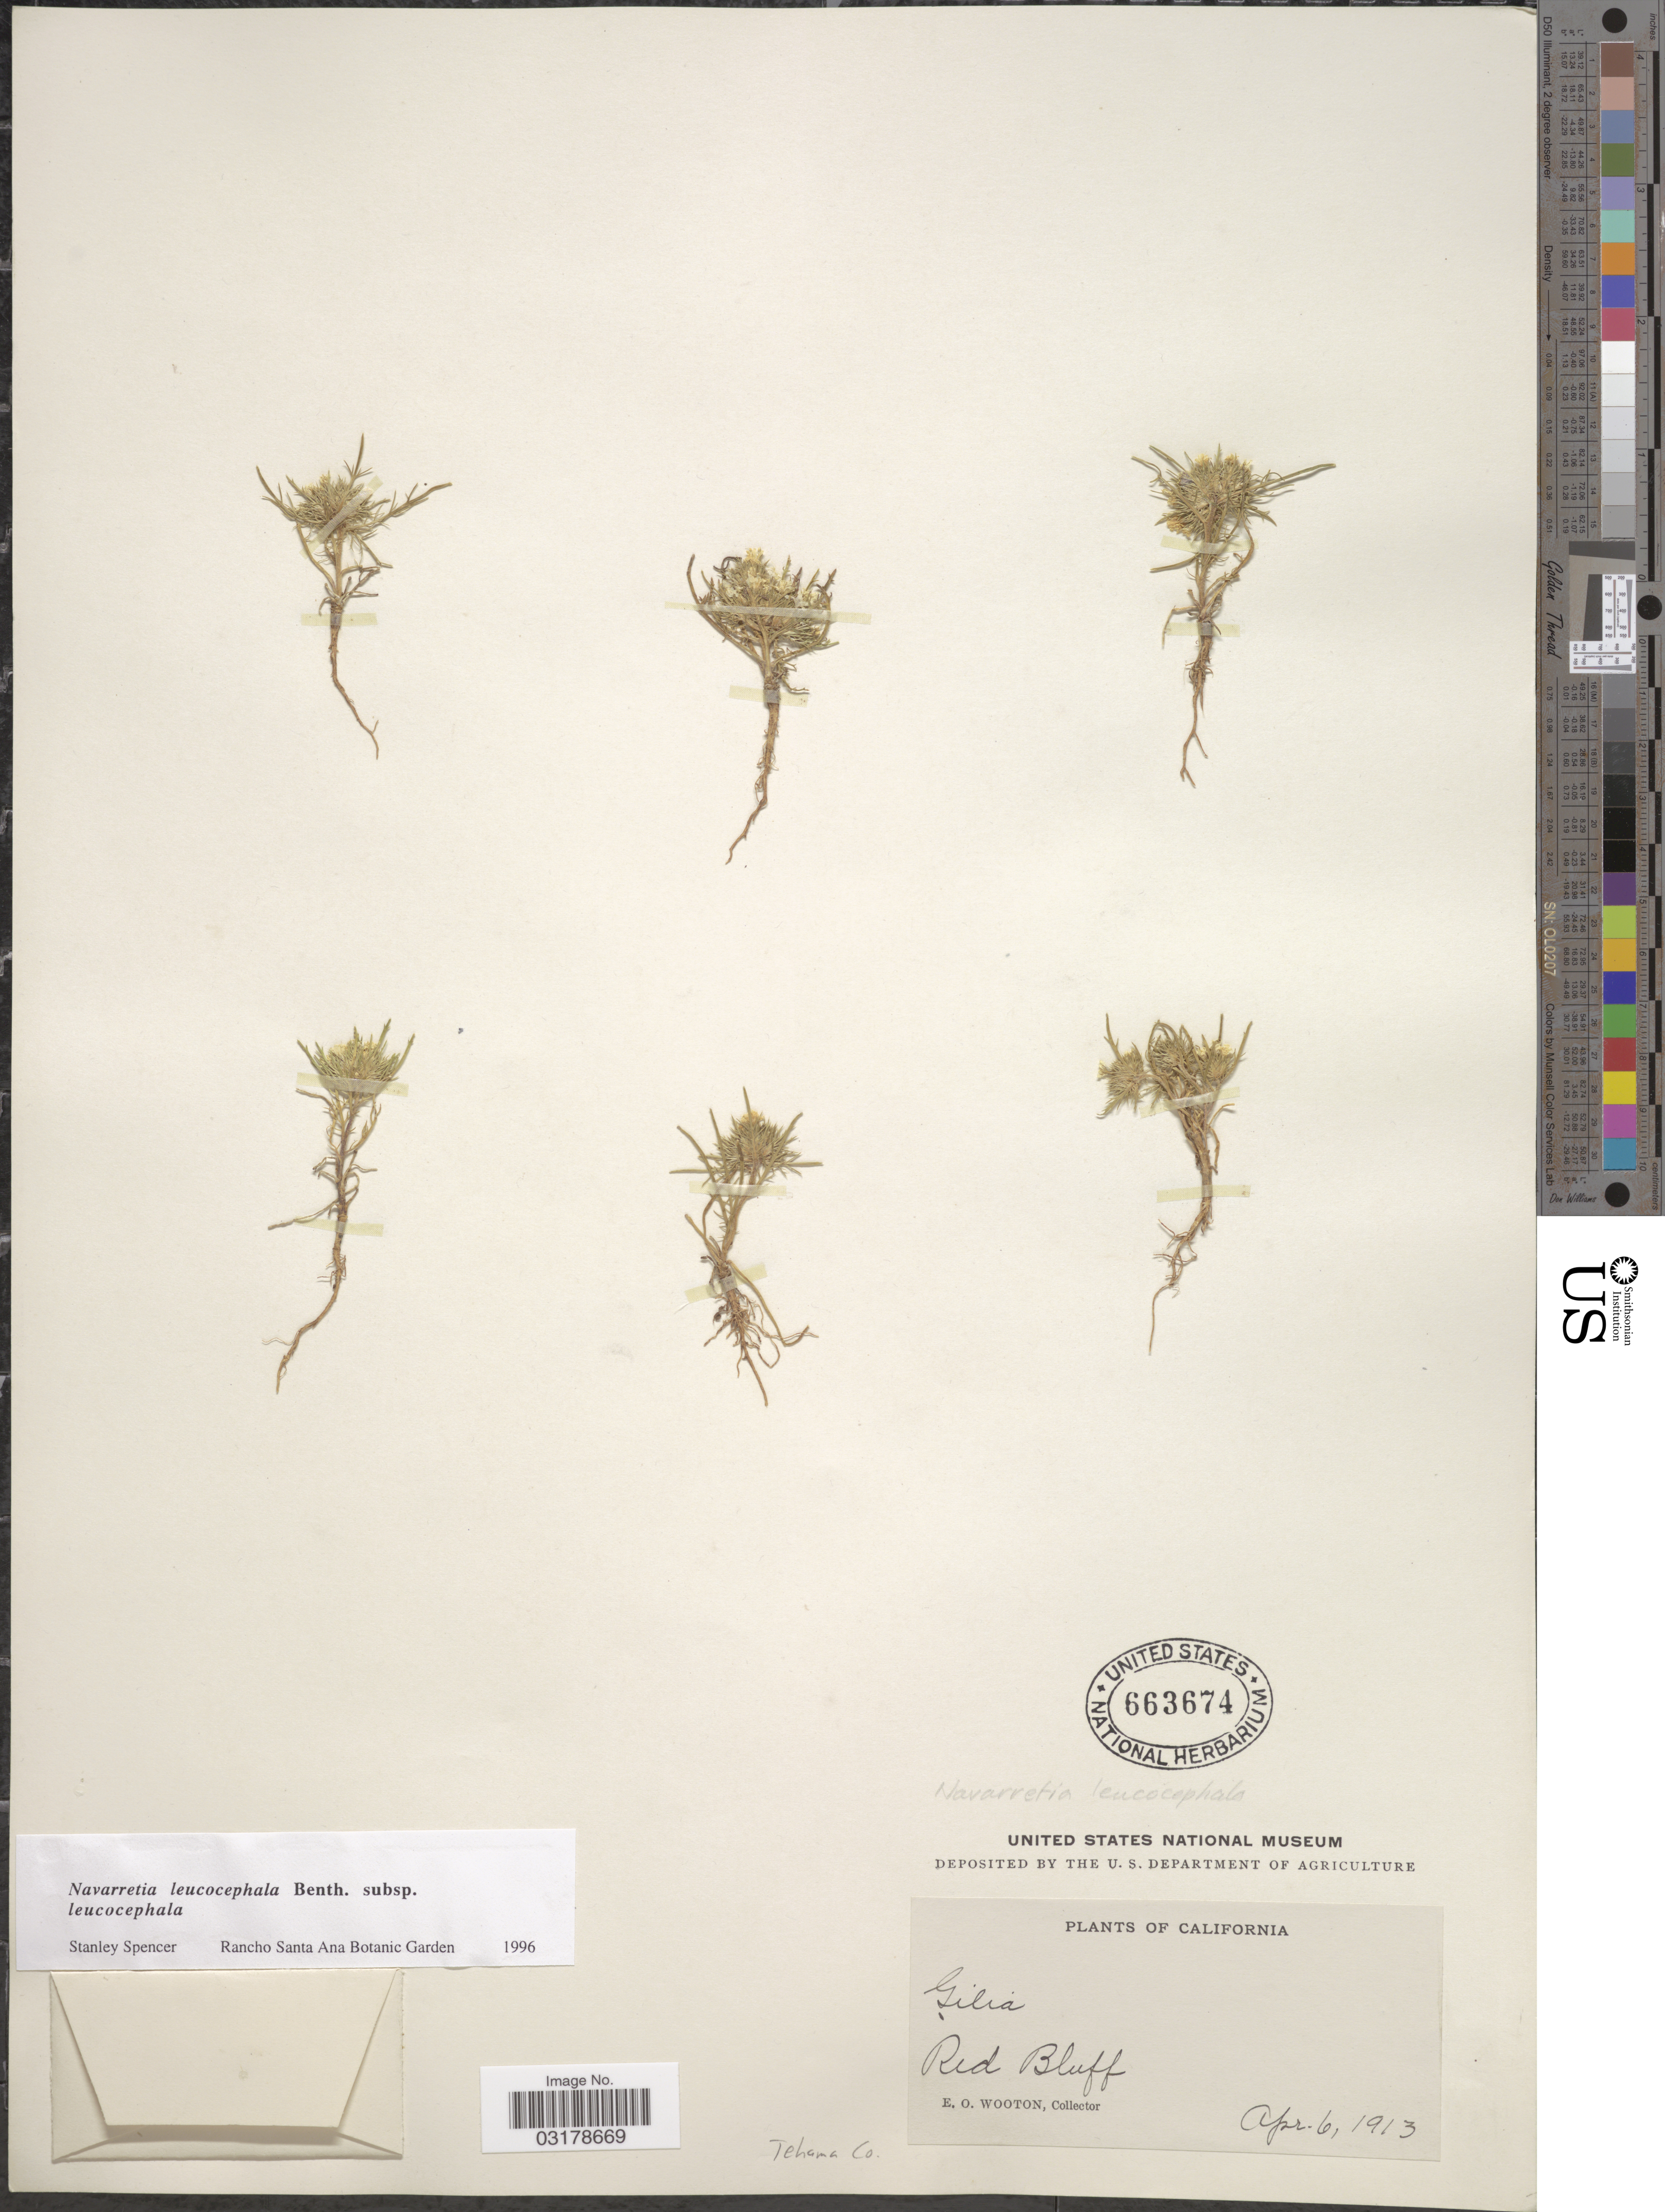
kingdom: Plantae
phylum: Tracheophyta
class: Magnoliopsida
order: Ericales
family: Polemoniaceae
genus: Navarretia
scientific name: Navarretia leucocephala subsp. leucocephala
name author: Benth.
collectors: E. O. Wooton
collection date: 1913-04-06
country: United States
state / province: California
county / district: Tehama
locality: Red Bluff. Tehama Co.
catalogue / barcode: US 663674